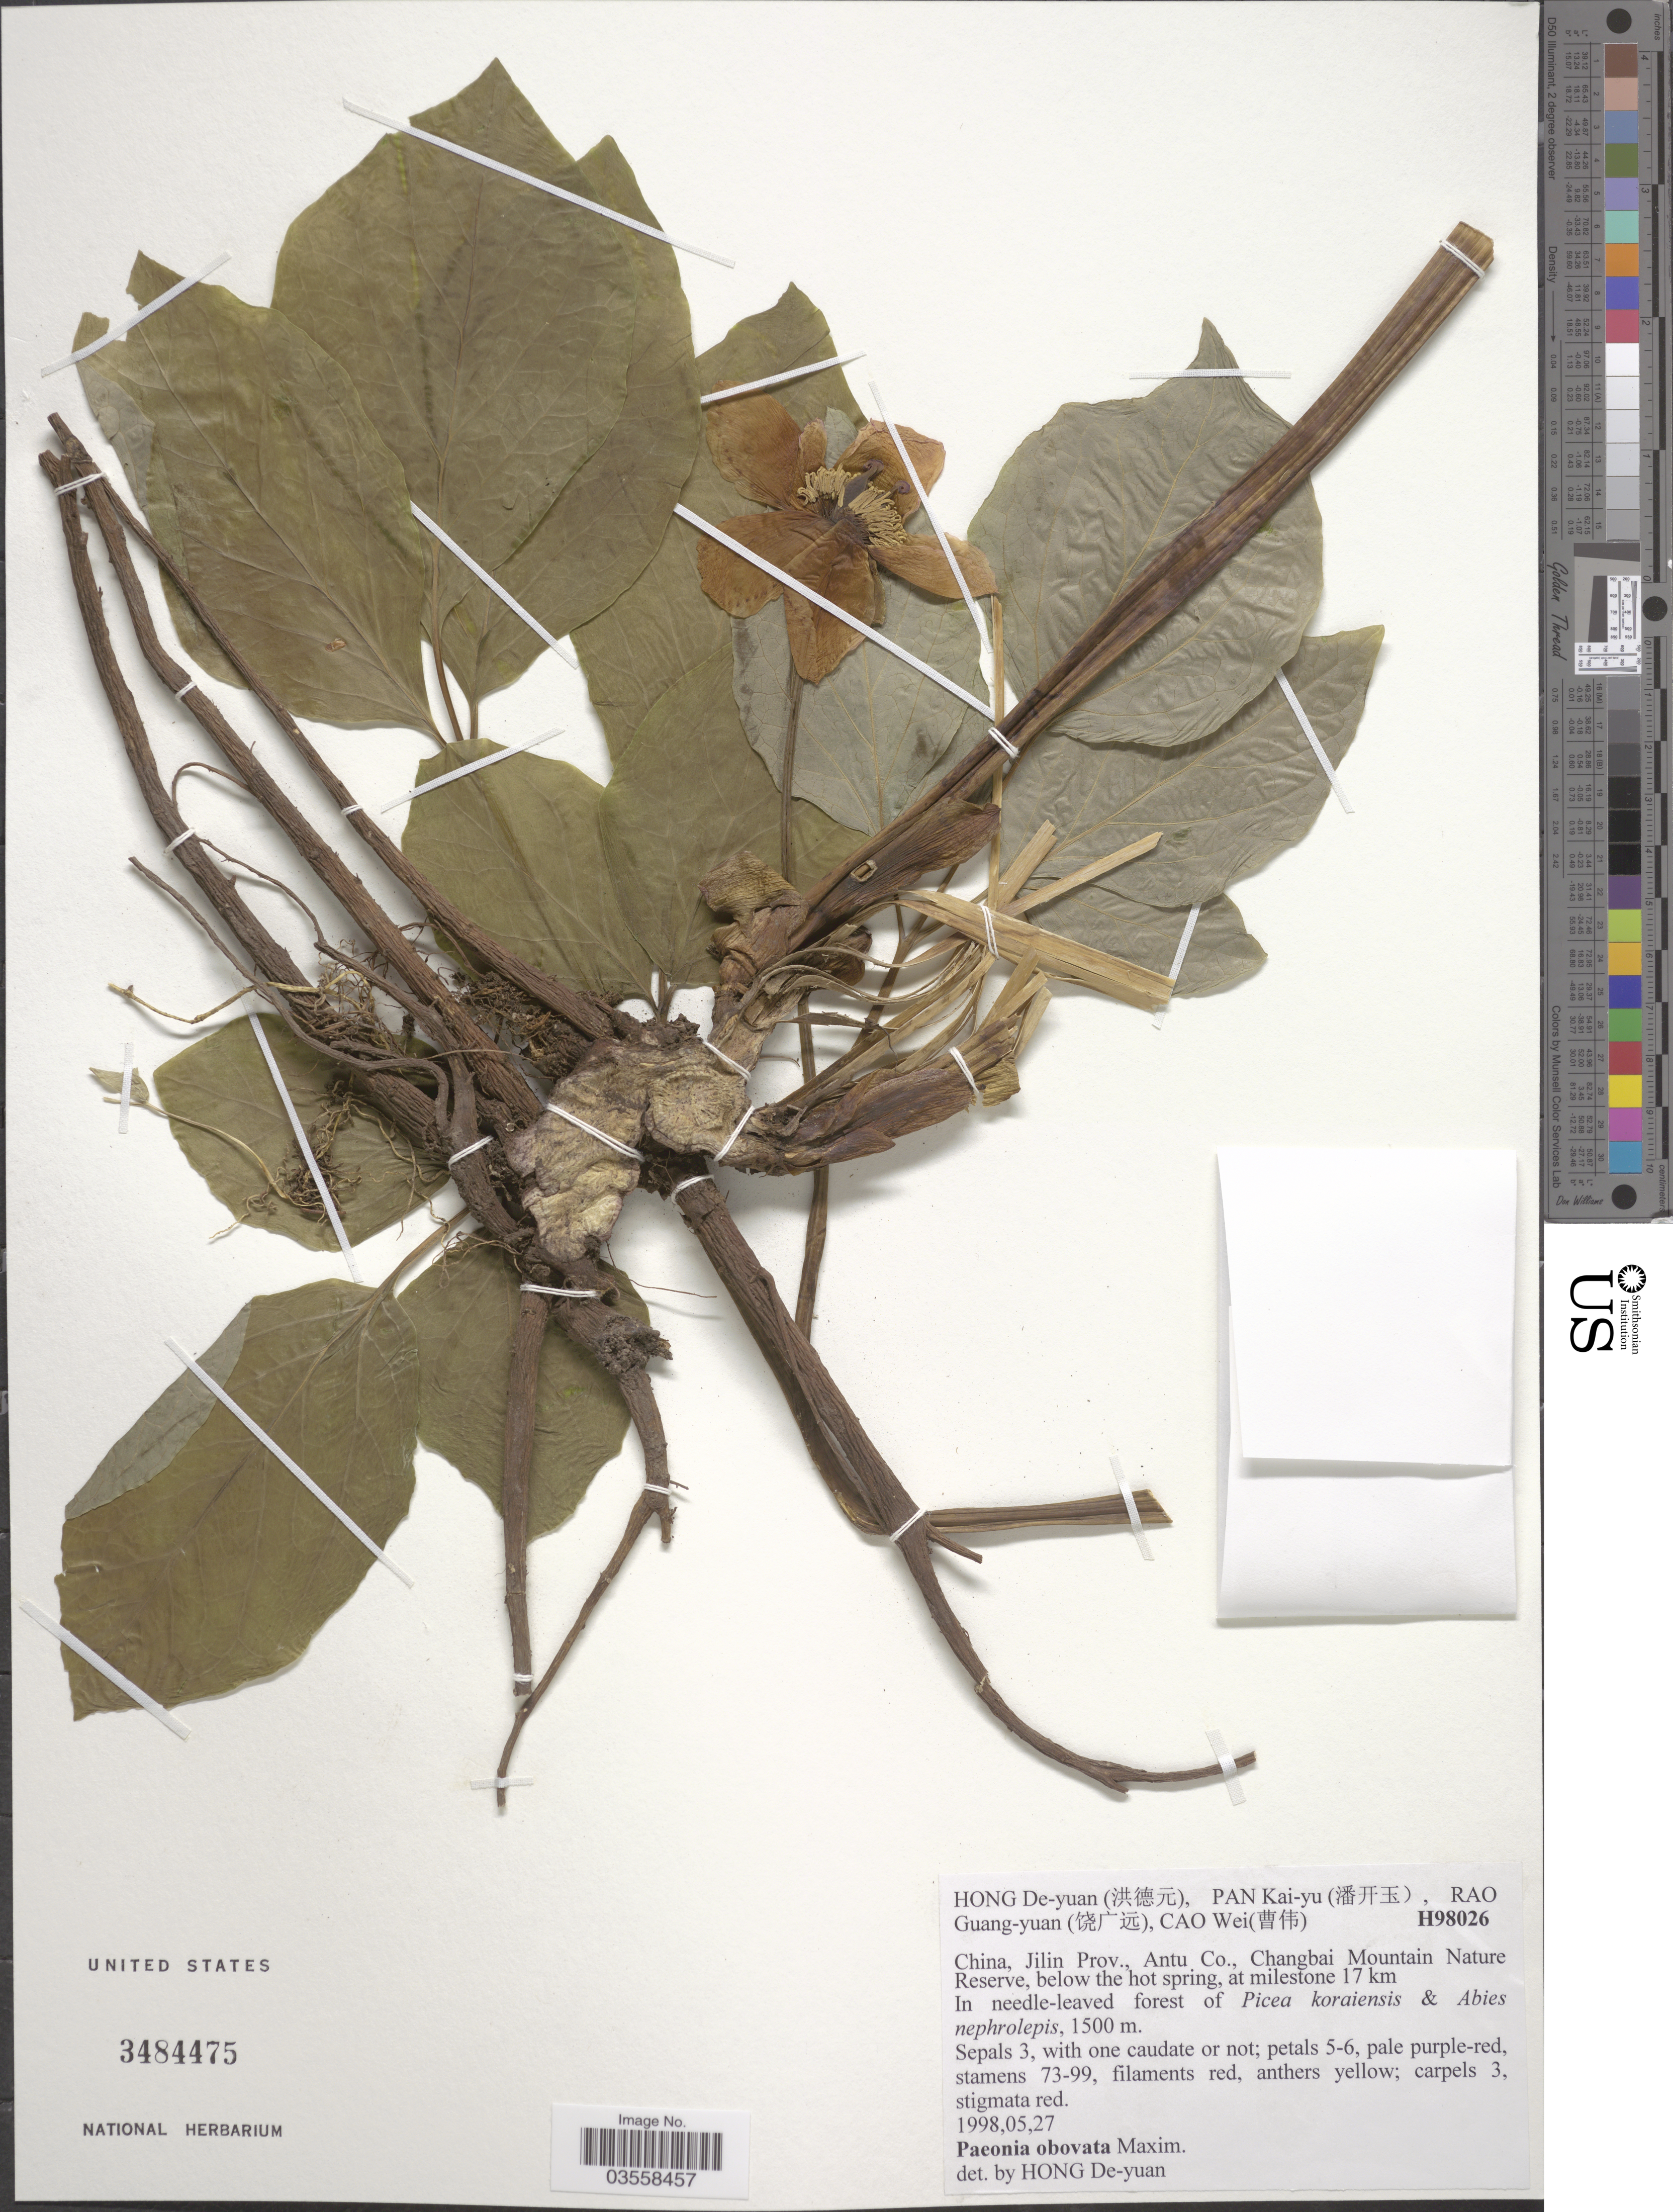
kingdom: Plantae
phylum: Tracheophyta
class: Magnoliopsida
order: Saxifragales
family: Paeoniaceae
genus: Paeonia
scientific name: Paeonia obovata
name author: Maxim.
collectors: D.-Y. Hong, K. Pan, Rao Guang-yuan & Cao Wei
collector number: H98026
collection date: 1998-05-27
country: China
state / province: Jilin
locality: Antu Co., Changbai Mountain Nature Reserve, below the hot spring, at milestone 17 km.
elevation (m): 1500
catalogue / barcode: US 3484475